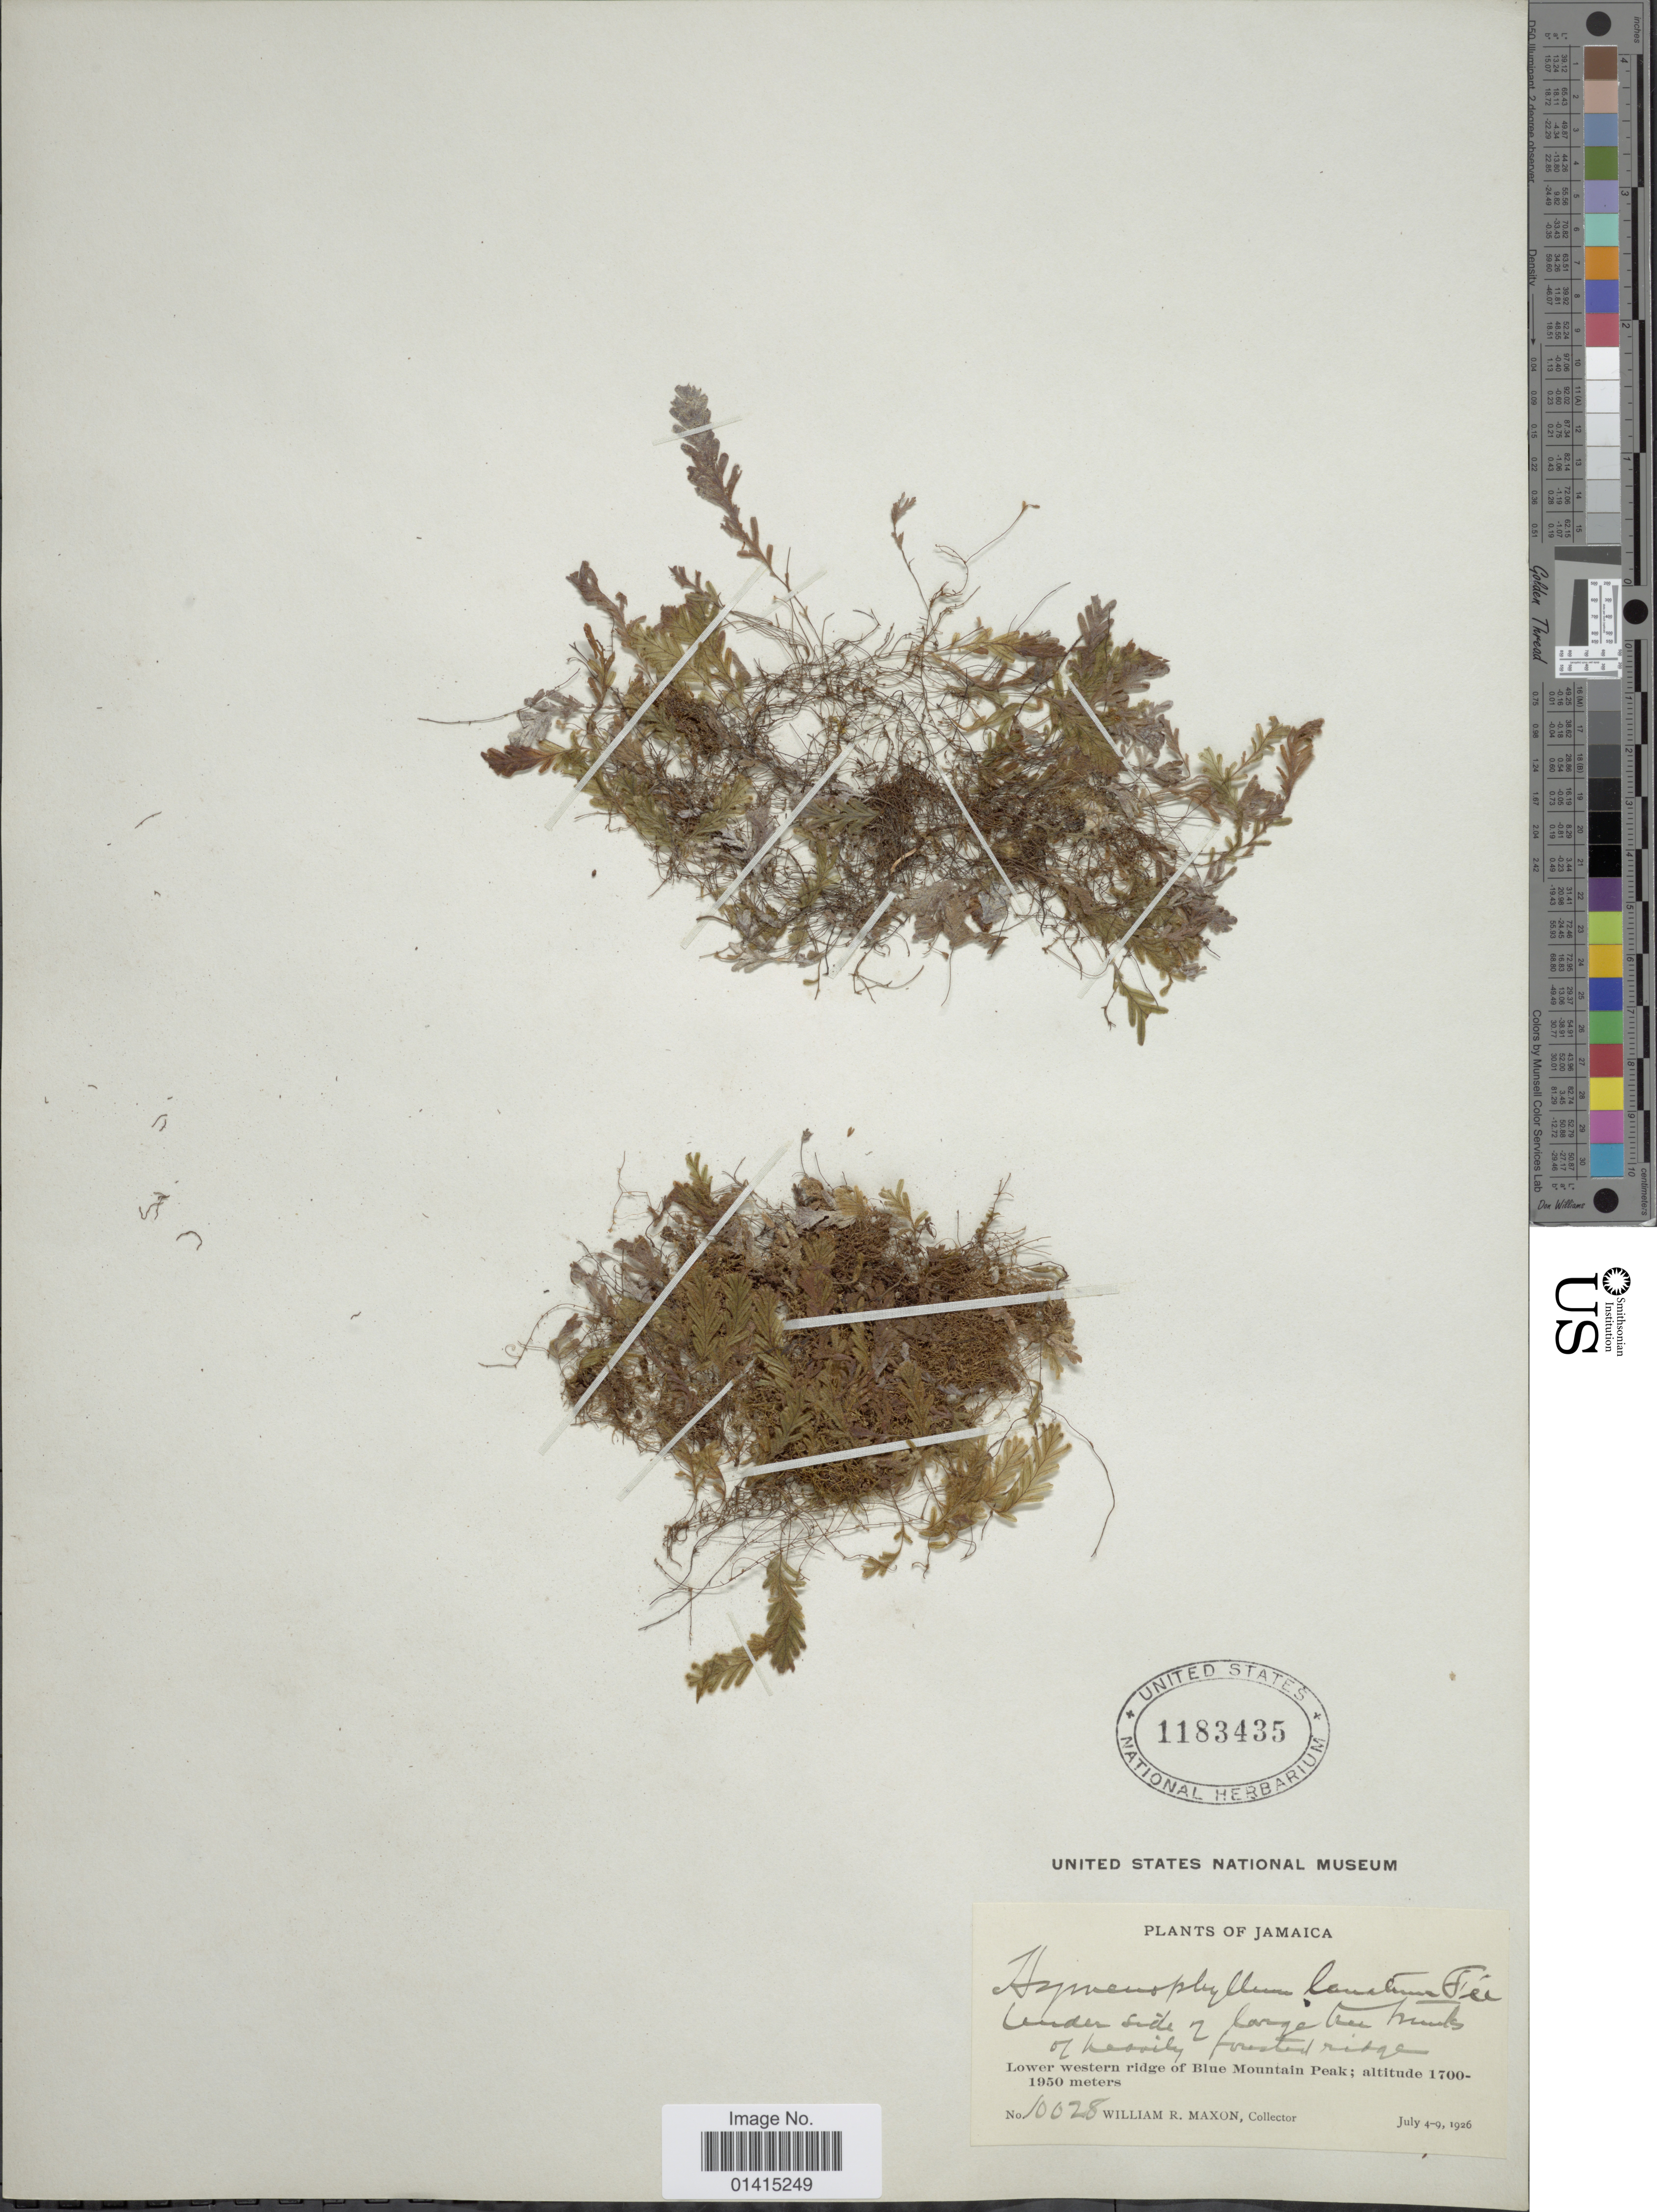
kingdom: Plantae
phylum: Tracheophyta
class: Polypodiopsida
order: Hymenophyllales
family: Hymenophyllaceae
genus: Hymenophyllum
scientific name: Hymenophyllum lanatum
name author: Fée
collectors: W. R. Maxon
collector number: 10028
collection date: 1926-07-04/1926-07-09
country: Jamaica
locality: Lower western ridge of Blue Moutains Peak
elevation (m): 1700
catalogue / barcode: US 1183435